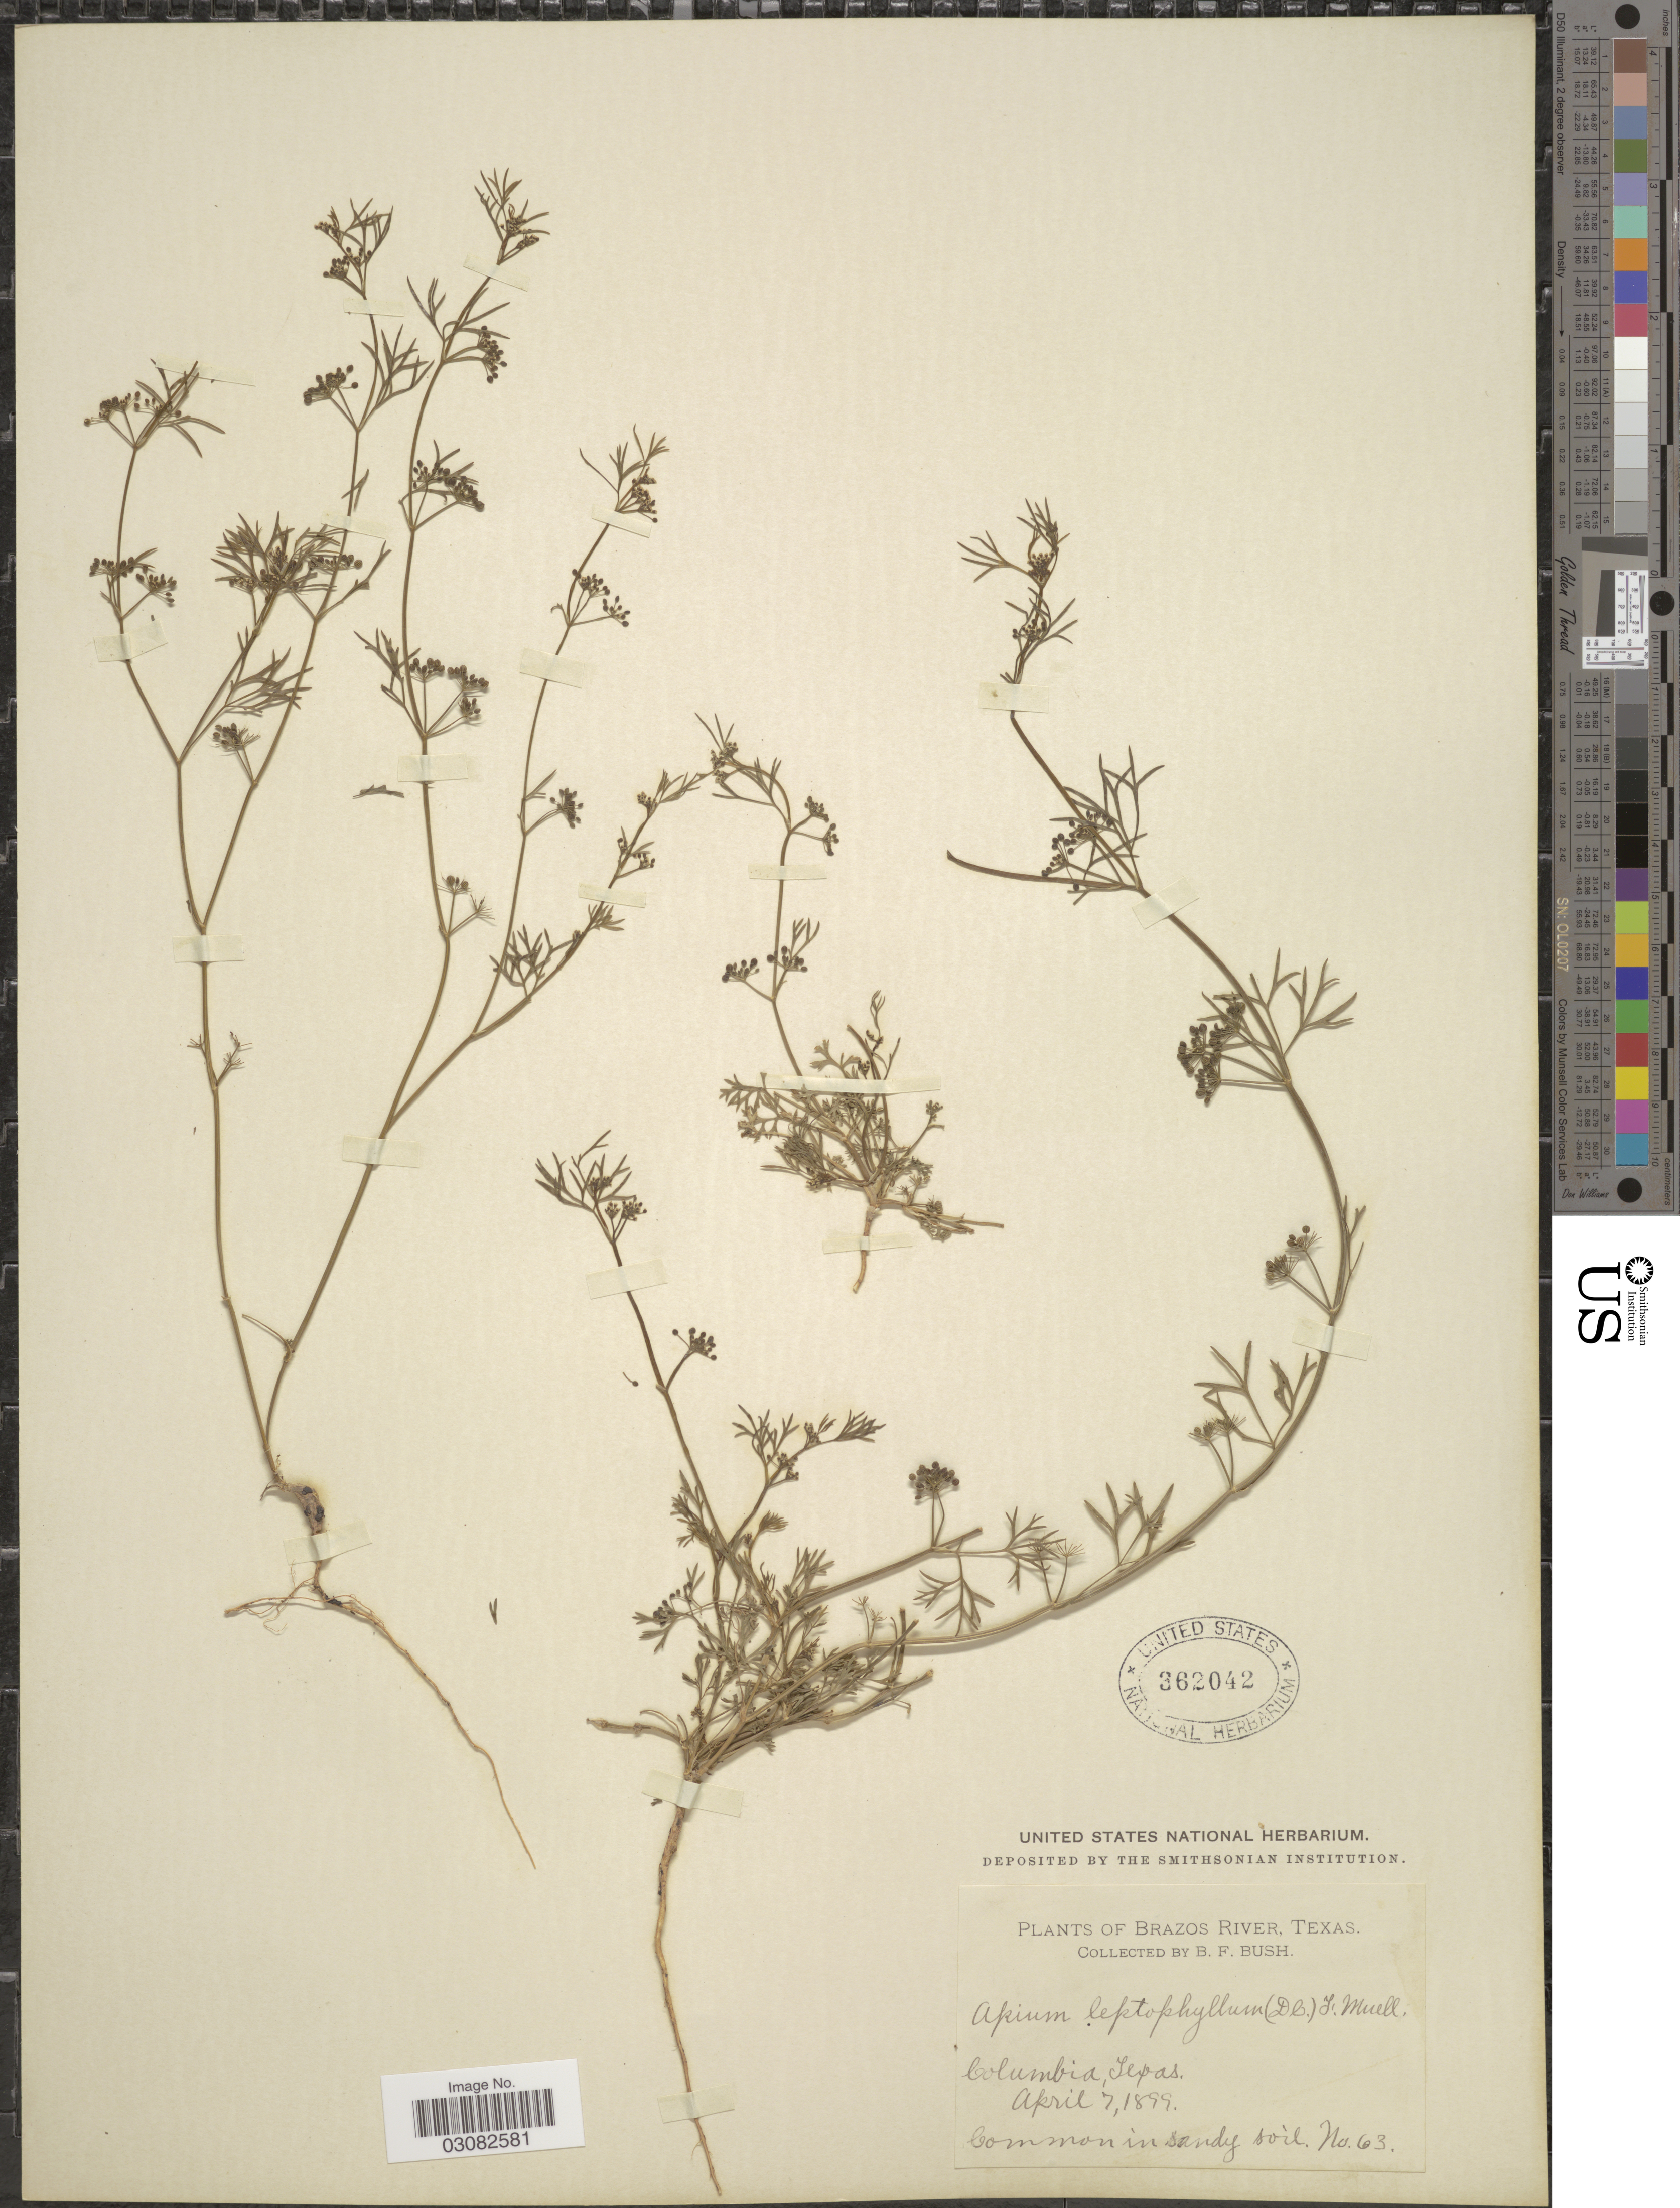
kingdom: Plantae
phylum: Tracheophyta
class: Magnoliopsida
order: Apiales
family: Apiaceae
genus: Apium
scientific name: Apium ammi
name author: (Jacq.) Urb.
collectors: B. F. Bush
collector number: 63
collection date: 1899-04-07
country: United States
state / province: Texas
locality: Brazos River. Columbia, Texas.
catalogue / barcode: US 362042